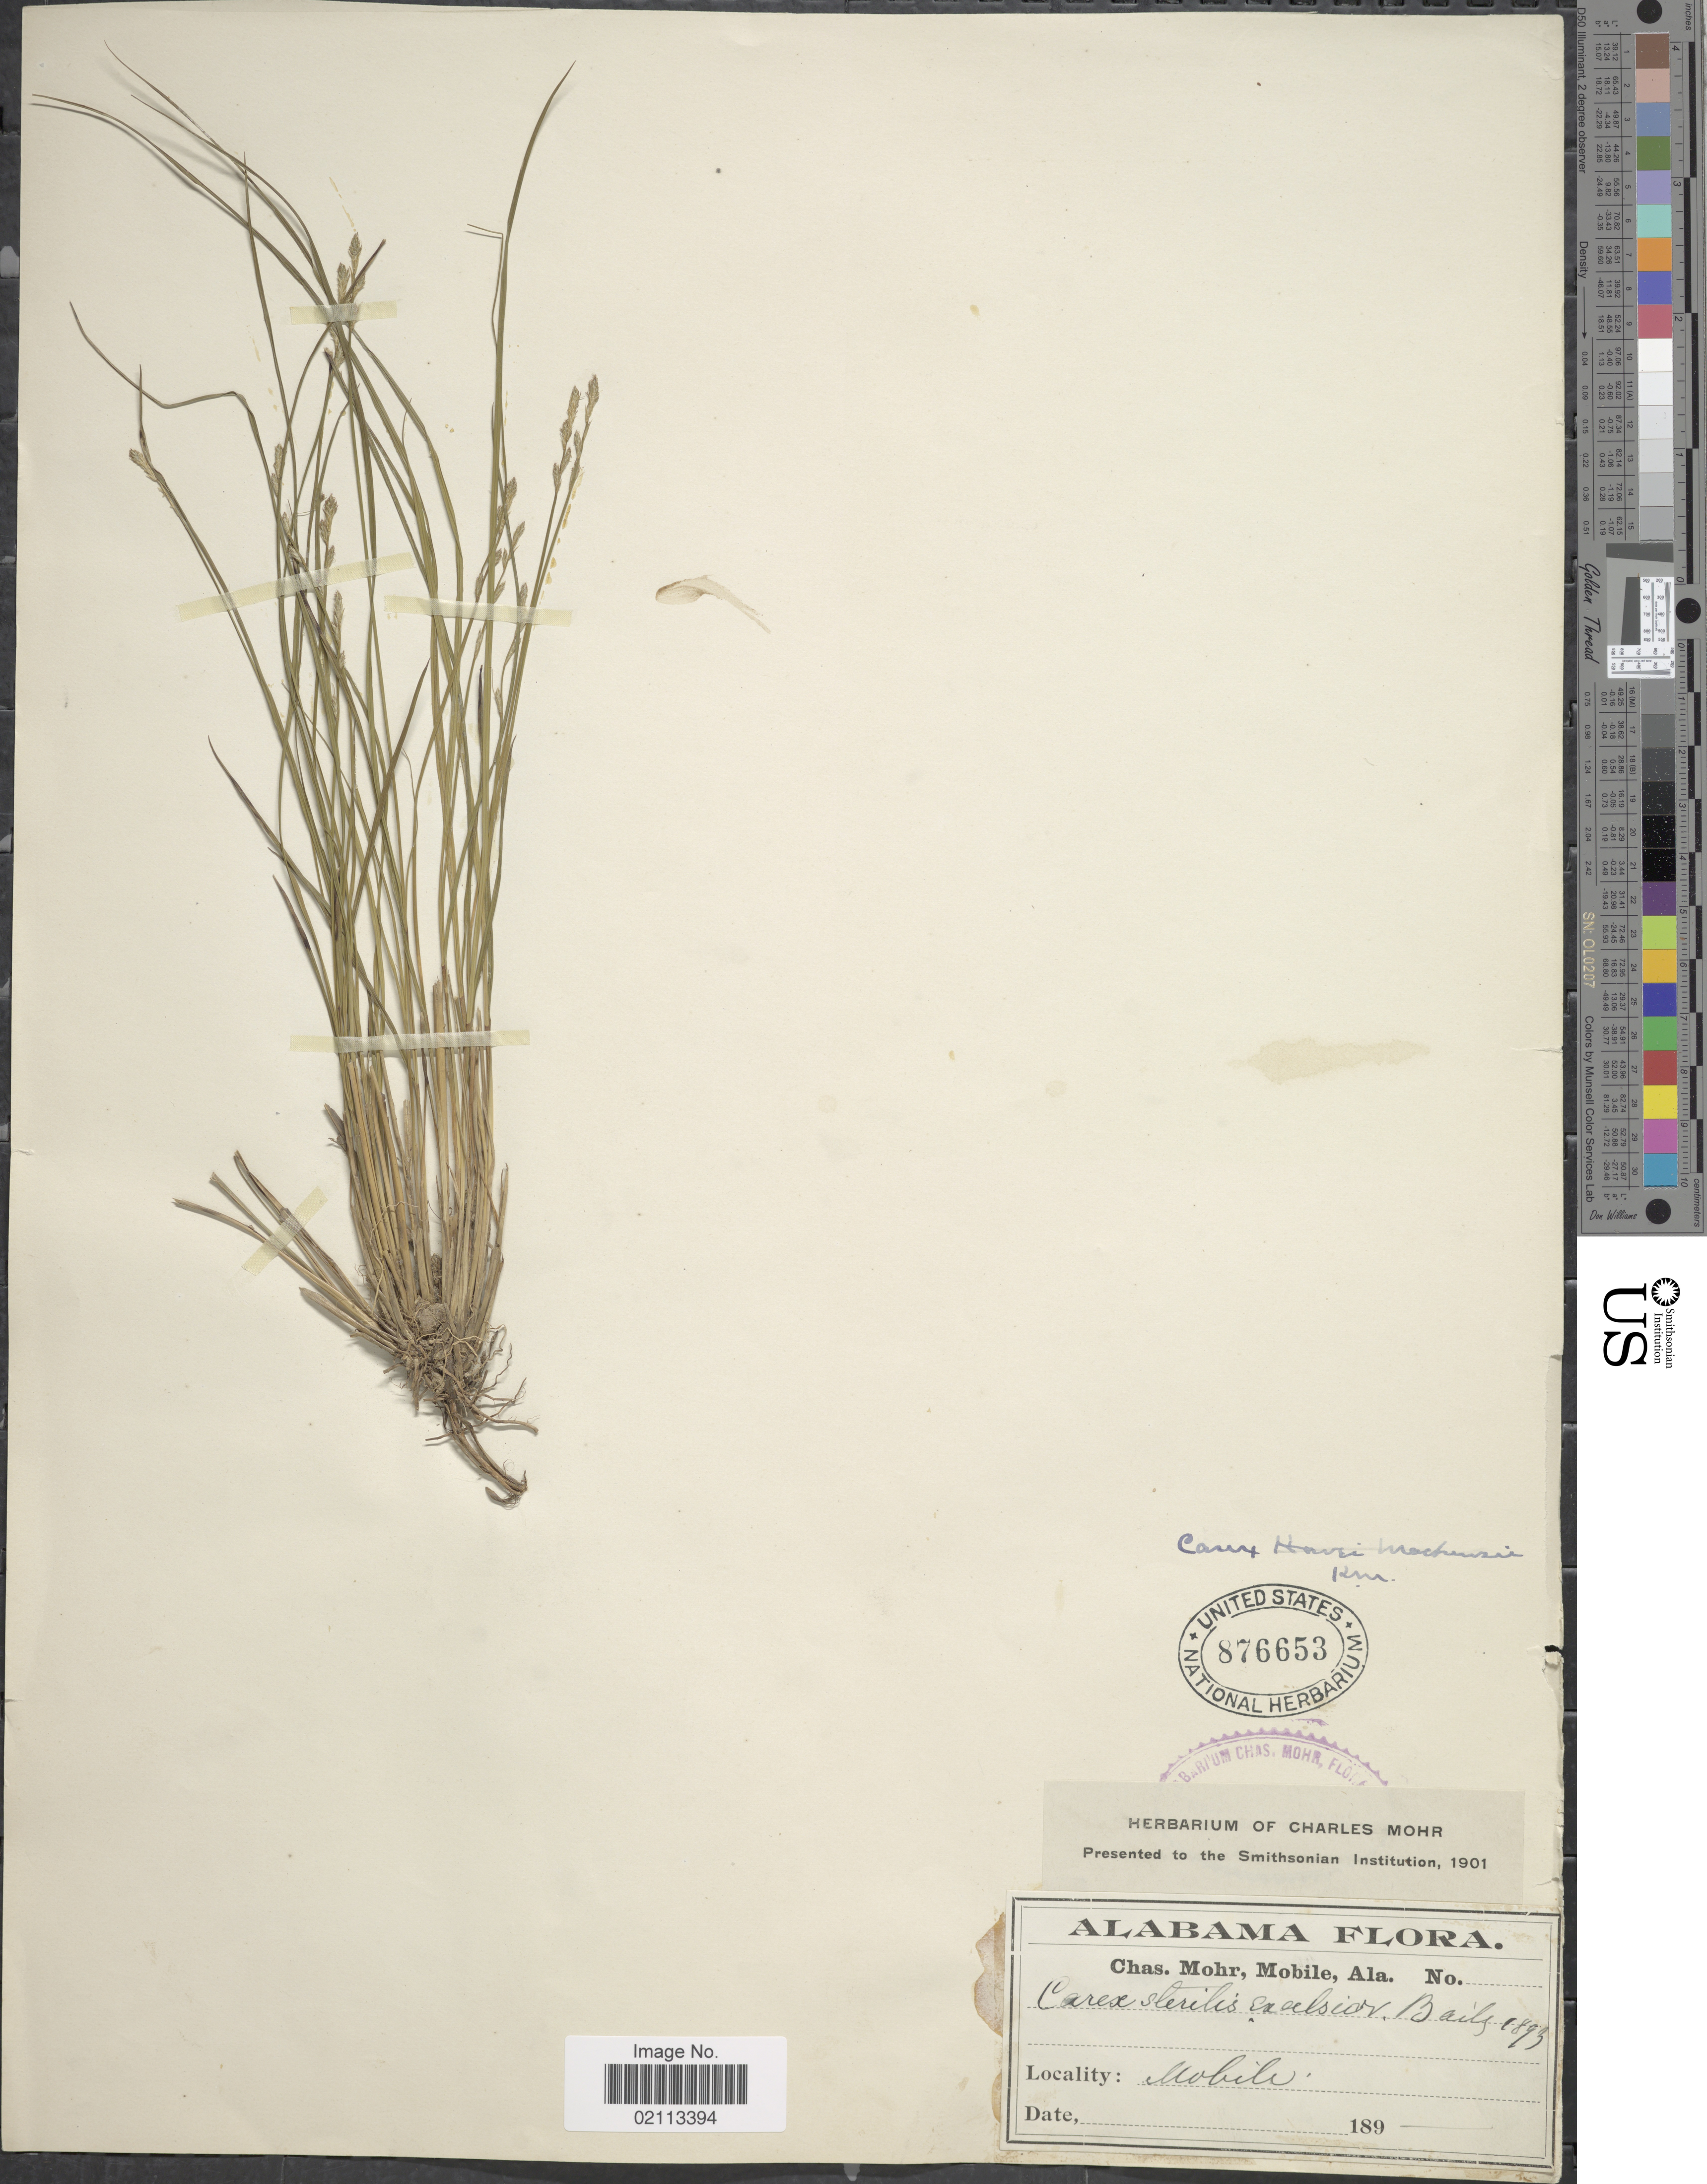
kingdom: Plantae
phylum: Tracheophyta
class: Liliopsida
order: Poales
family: Cyperaceae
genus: Carex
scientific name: Carex howei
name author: Mack.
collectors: C. T. Mohr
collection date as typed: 189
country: United States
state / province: Alabama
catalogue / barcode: US 876653